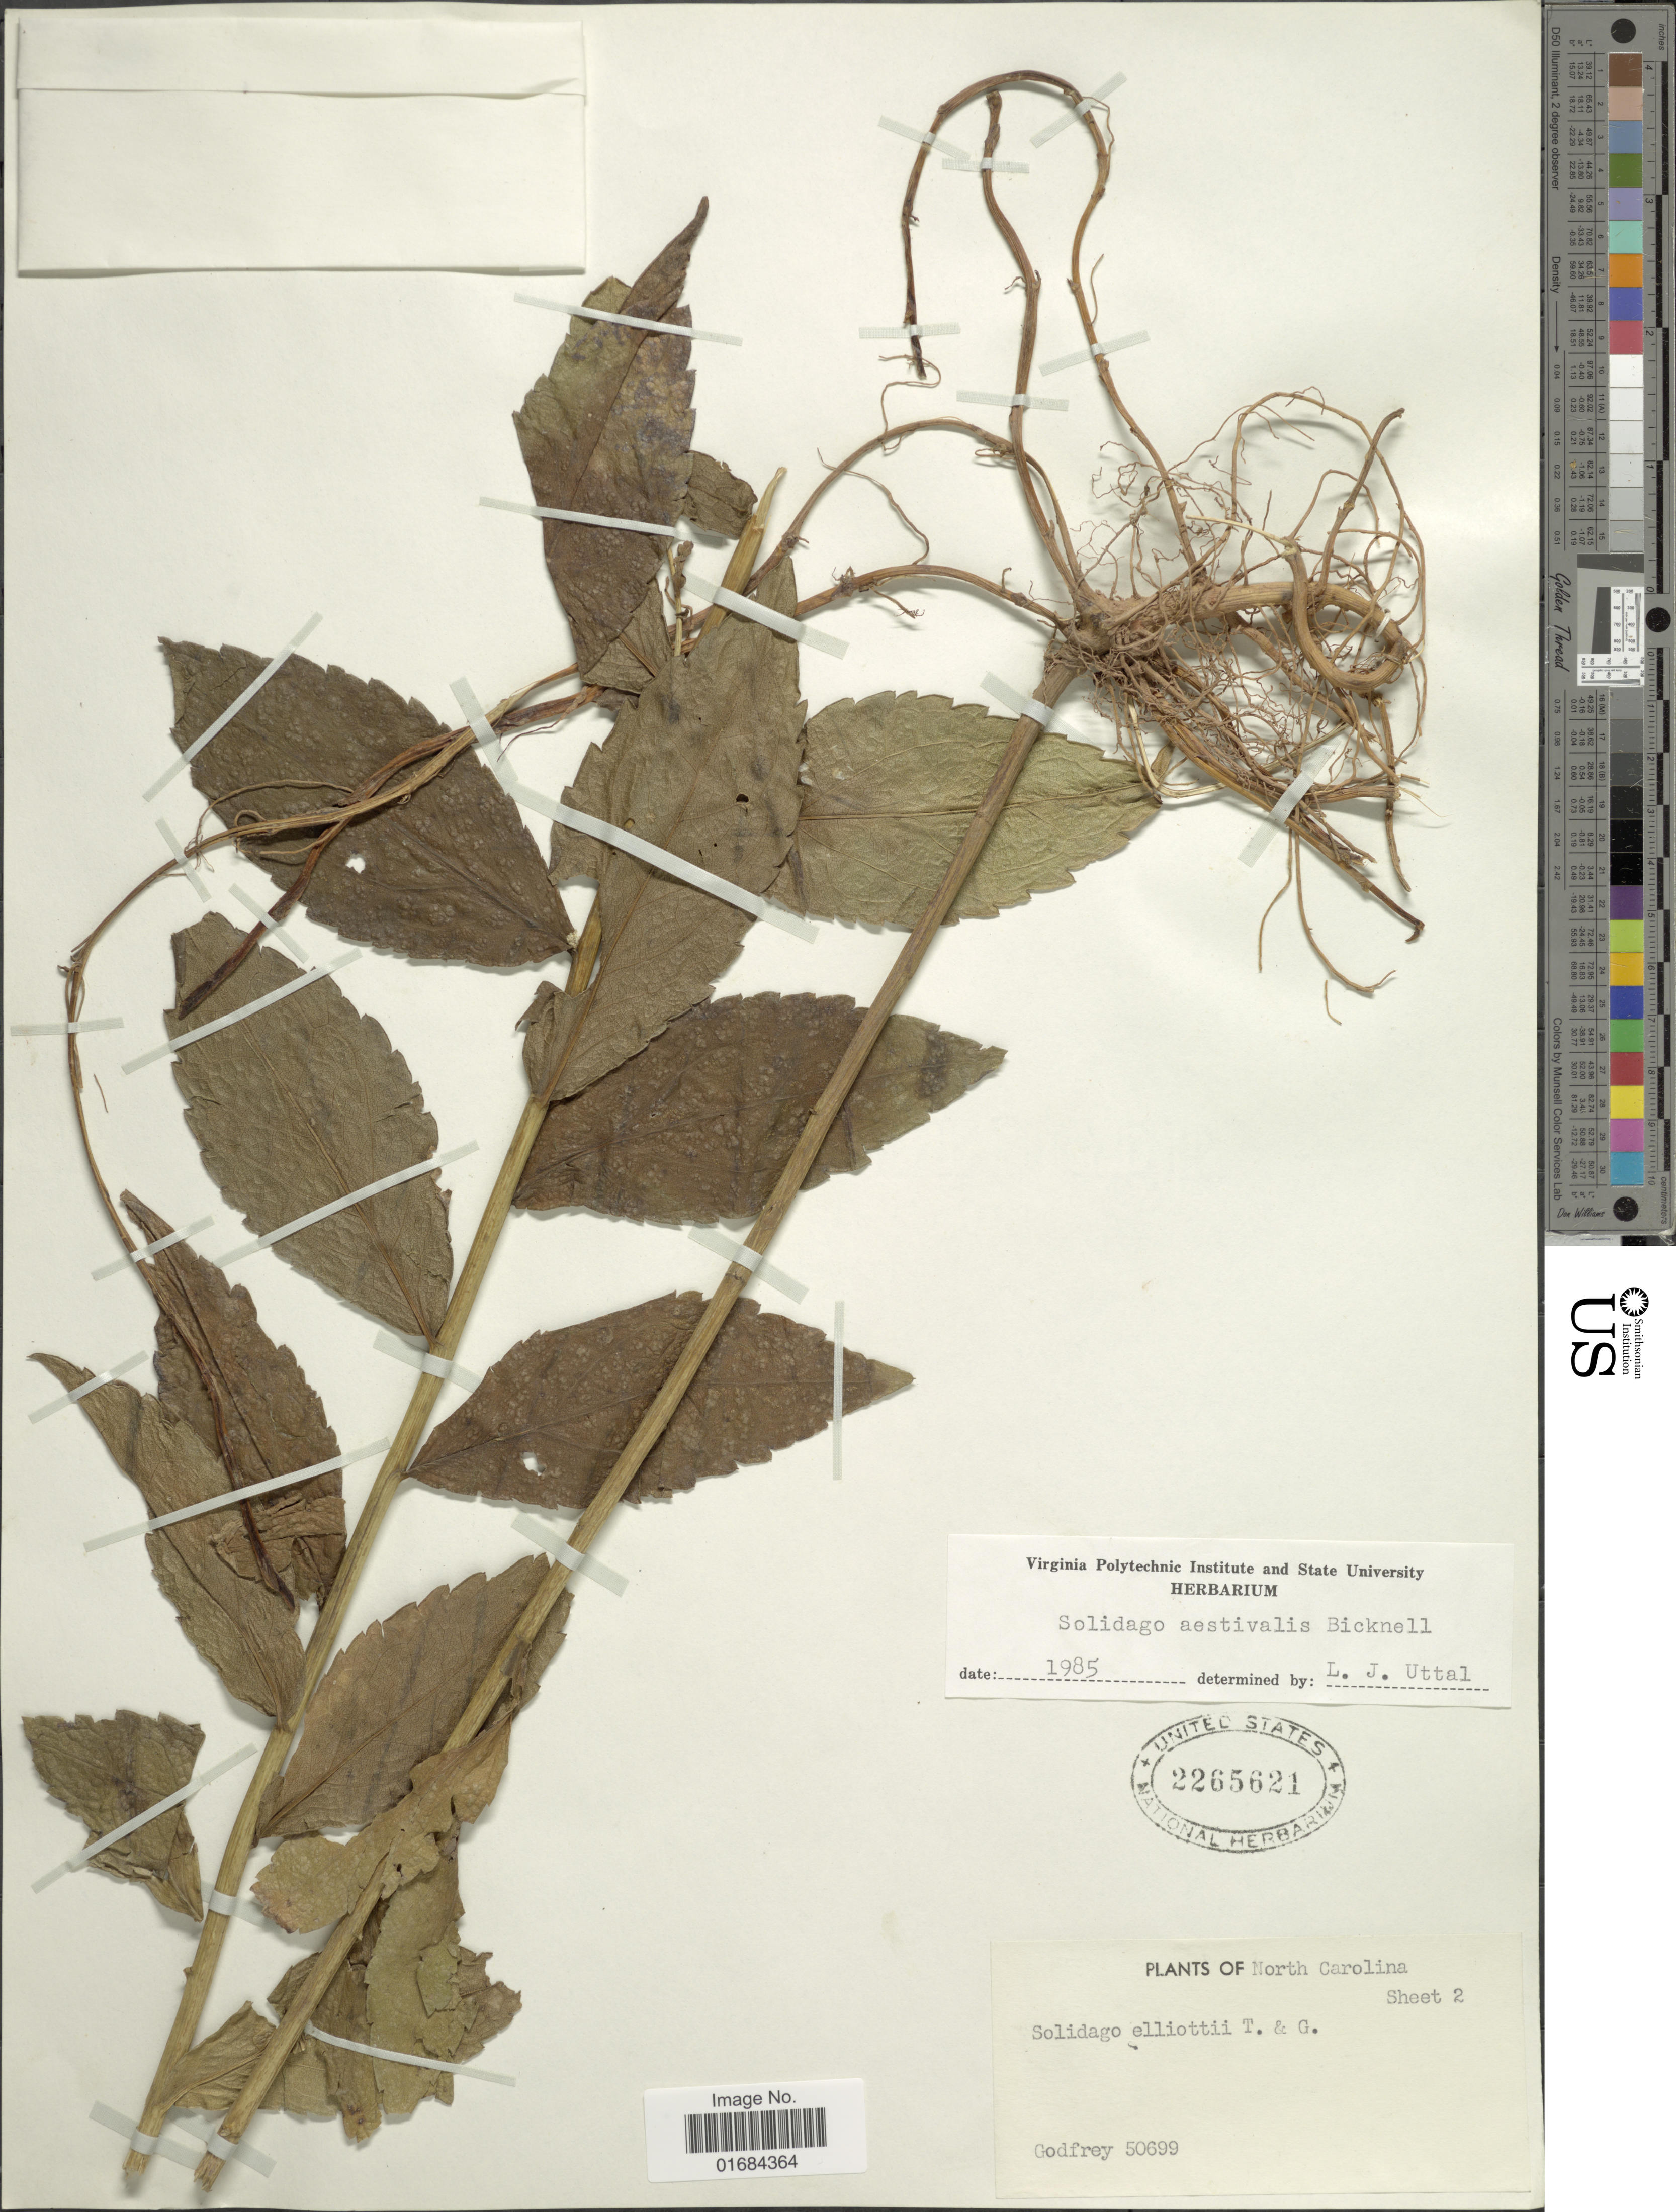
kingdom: Plantae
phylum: Tracheophyta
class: Magnoliopsida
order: Asterales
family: Asteraceae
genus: Solidago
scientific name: Solidago aestivalis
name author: E.P. Bicknell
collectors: -- Godfrey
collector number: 50699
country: United States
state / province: North Carolina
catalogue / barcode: US 2265621